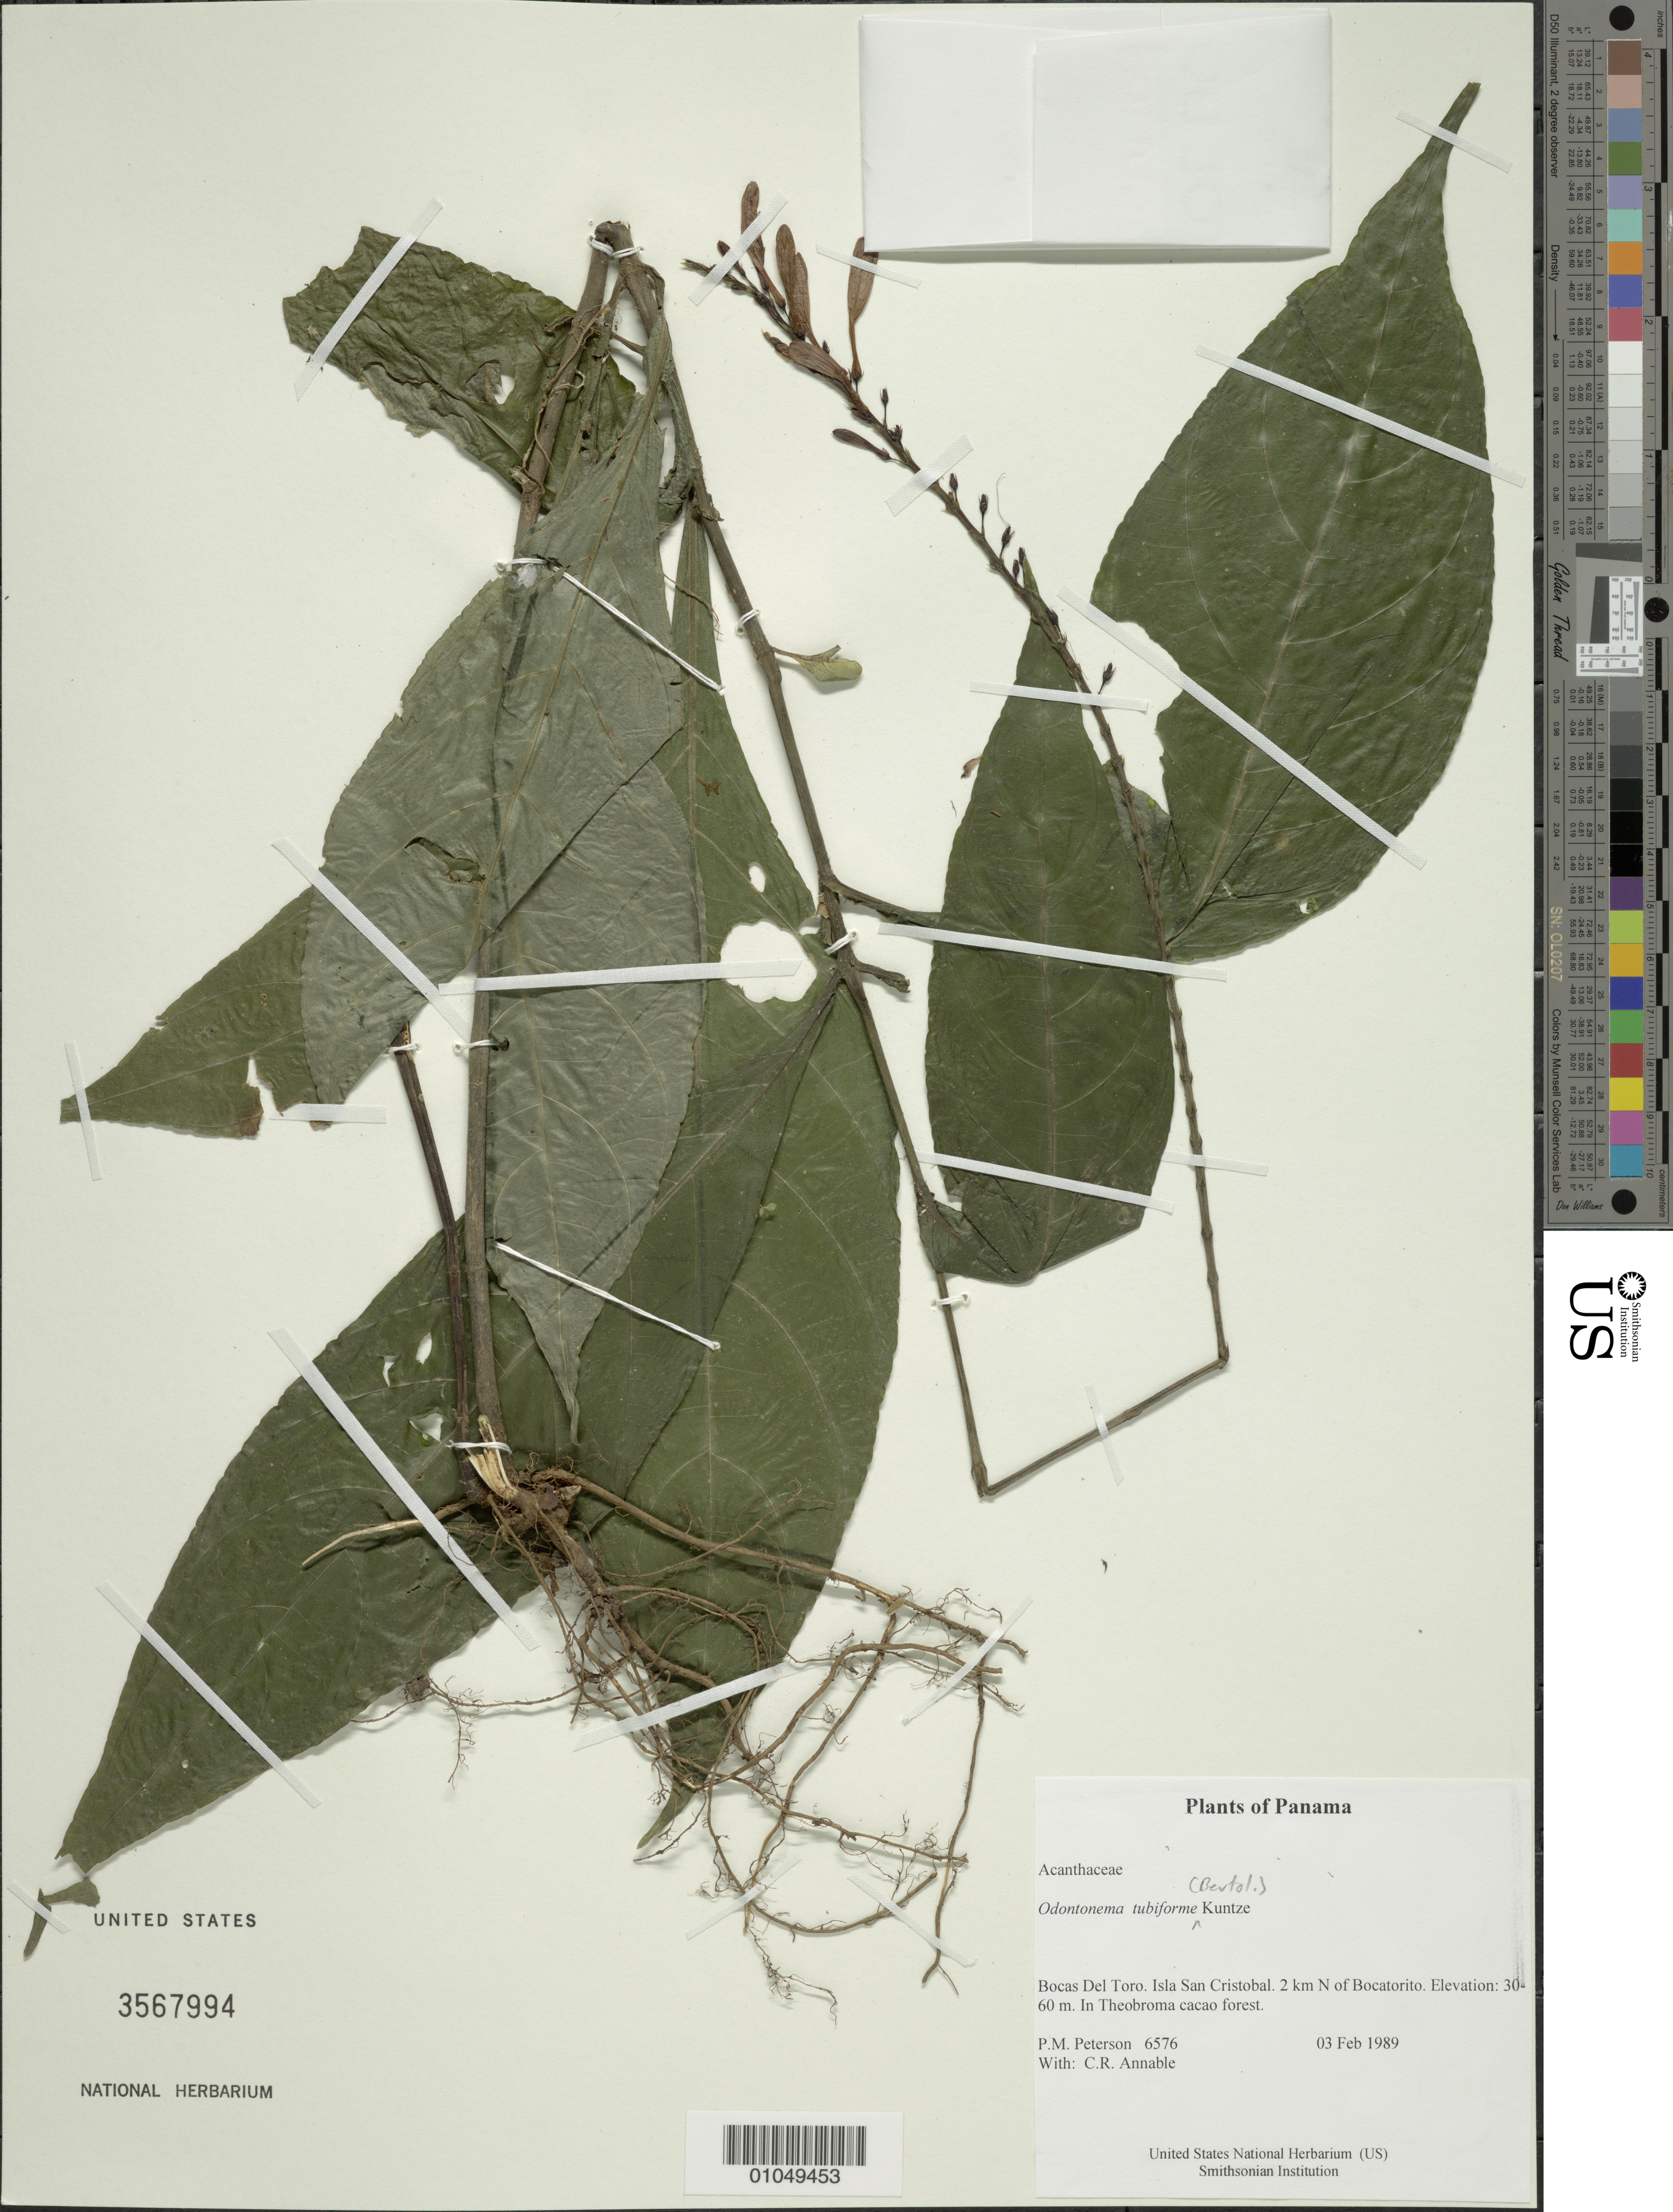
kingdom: Plantae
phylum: Tracheophyta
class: Magnoliopsida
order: Lamiales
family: Acanthaceae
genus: Odontonema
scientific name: Odontonema sp.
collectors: P. M. Peterson & C. R. Annable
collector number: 06576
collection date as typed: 03 Feb 1989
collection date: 1989-02-03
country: Panama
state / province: Bocas del Toro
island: San Cristobal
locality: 2 km N of Bocatorito.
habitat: In Theobroma cacao forest.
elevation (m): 30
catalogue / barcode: US 3567994